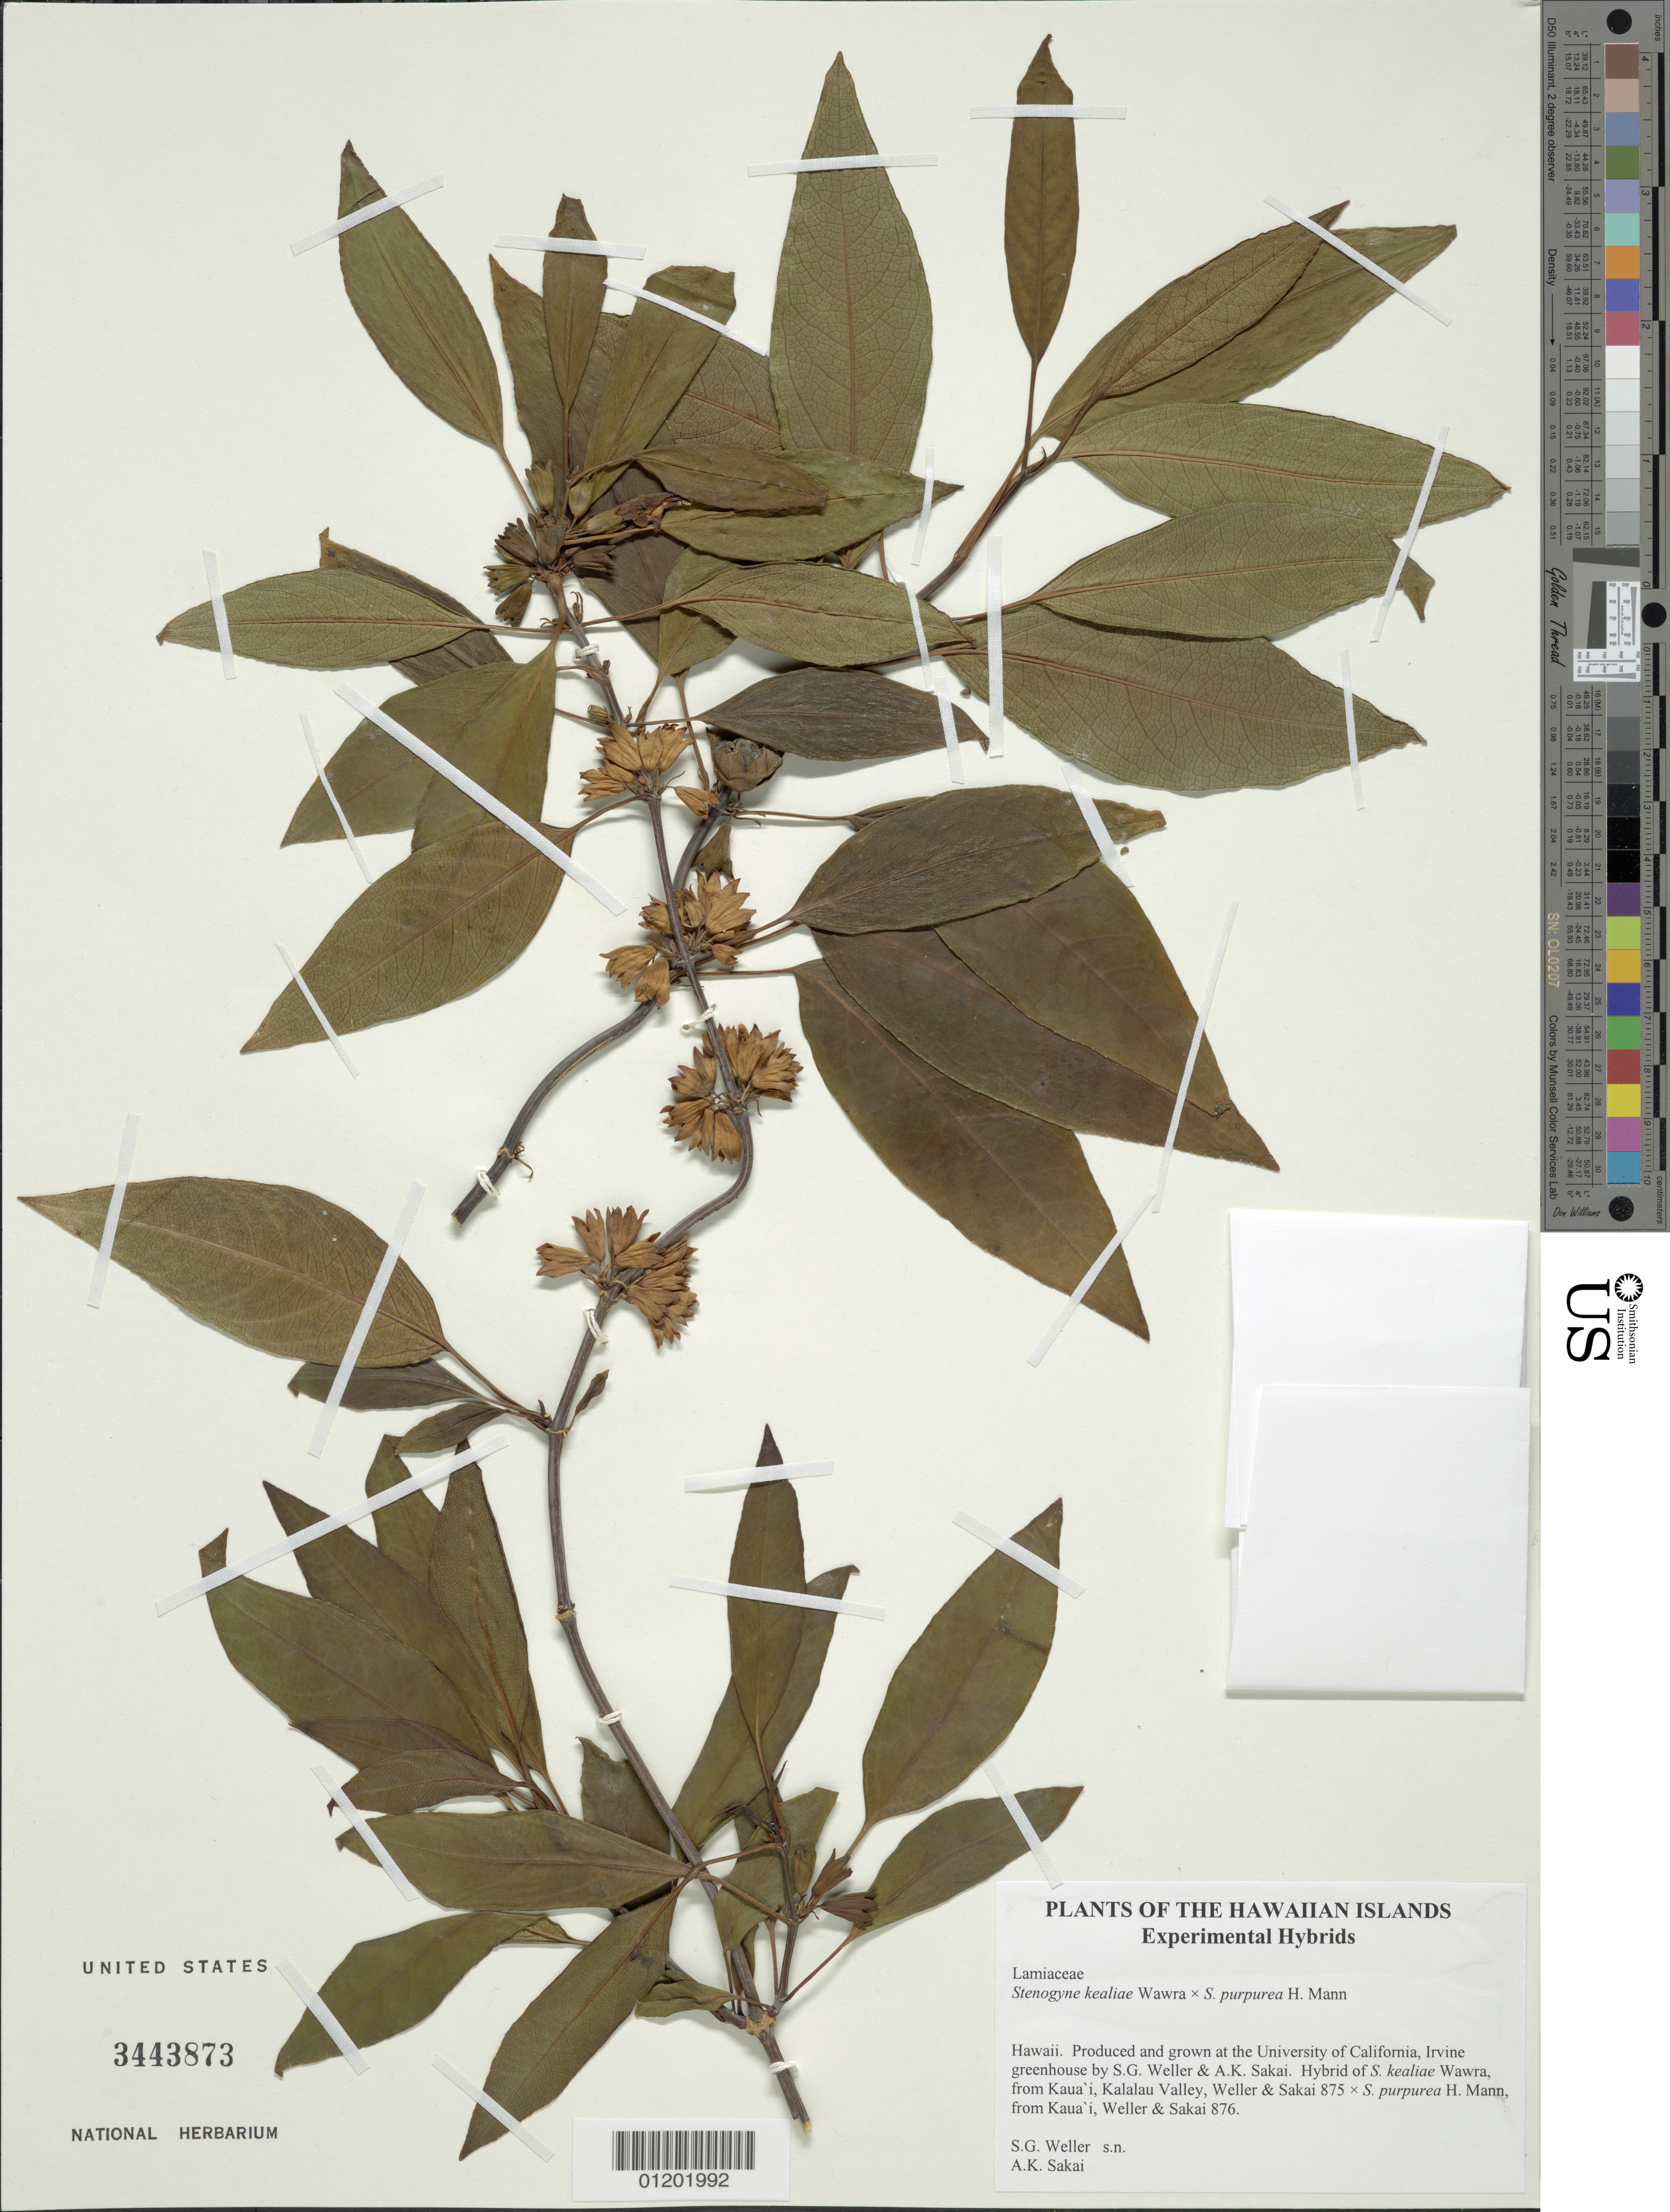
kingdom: Plantae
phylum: Tracheophyta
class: Magnoliopsida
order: Lamiales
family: Lamiaceae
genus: Stenogyne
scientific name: Stenogyne scandens x S. purpurea H. Mann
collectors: S. G. Weller & A. Sakai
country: United States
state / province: California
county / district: Orange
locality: University of California, Irvine greenhouse.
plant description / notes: Hybrid of S. kealiae Wawra, from Kaua'i, Kalalau Valley, Weller & Sakai 875 × S. purpurea H. Mann, from Kaua'i, Weller & Sakai 876.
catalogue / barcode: US 3443873